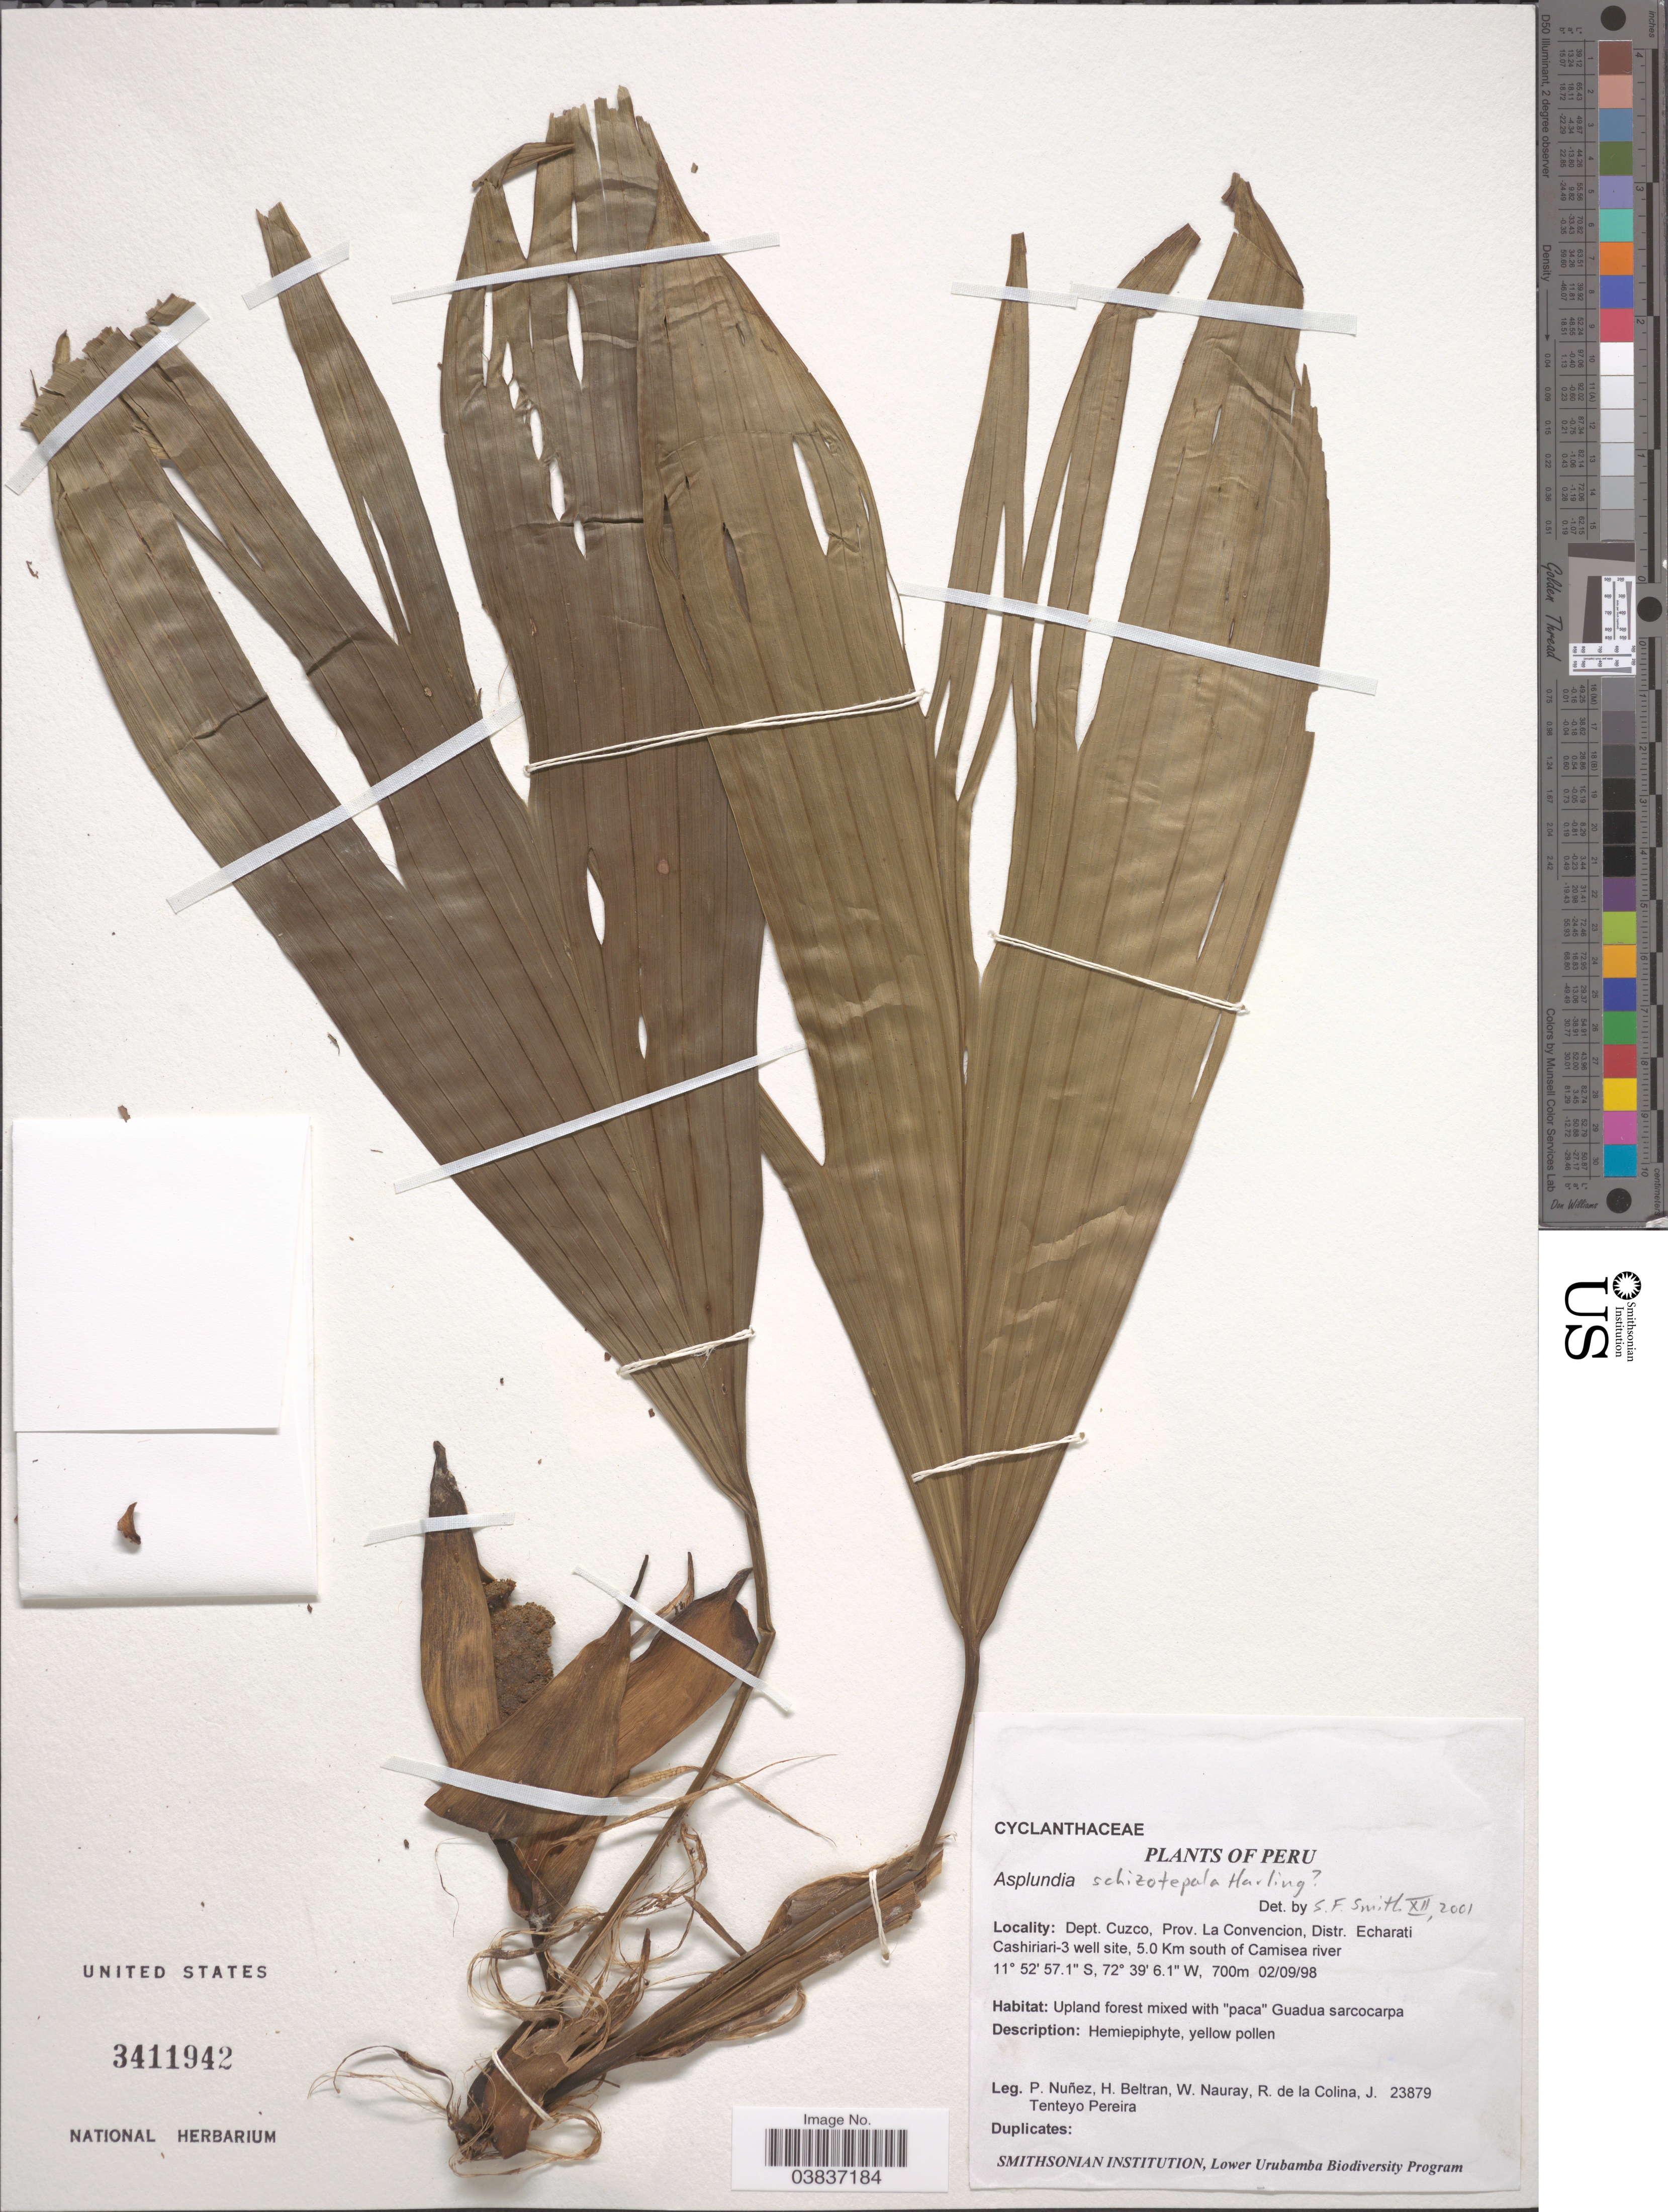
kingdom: Plantae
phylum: Tracheophyta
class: Liliopsida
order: Pandanales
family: Cyclanthaceae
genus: Asplundia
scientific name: Asplundia schizotepala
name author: Harling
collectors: P. Nuñez V., H. Beltran, W. Nauray, R. Colina & J. T. Pereira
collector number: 23879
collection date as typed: Transcribed d/m/y: 2/9/98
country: Peru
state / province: Cusco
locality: Dept. Cuzco, Prov. La Convencion, Distr. Echarati Cashiriari-3 well site, 5.0 Km south of Camisea river.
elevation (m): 700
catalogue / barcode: US 3411942